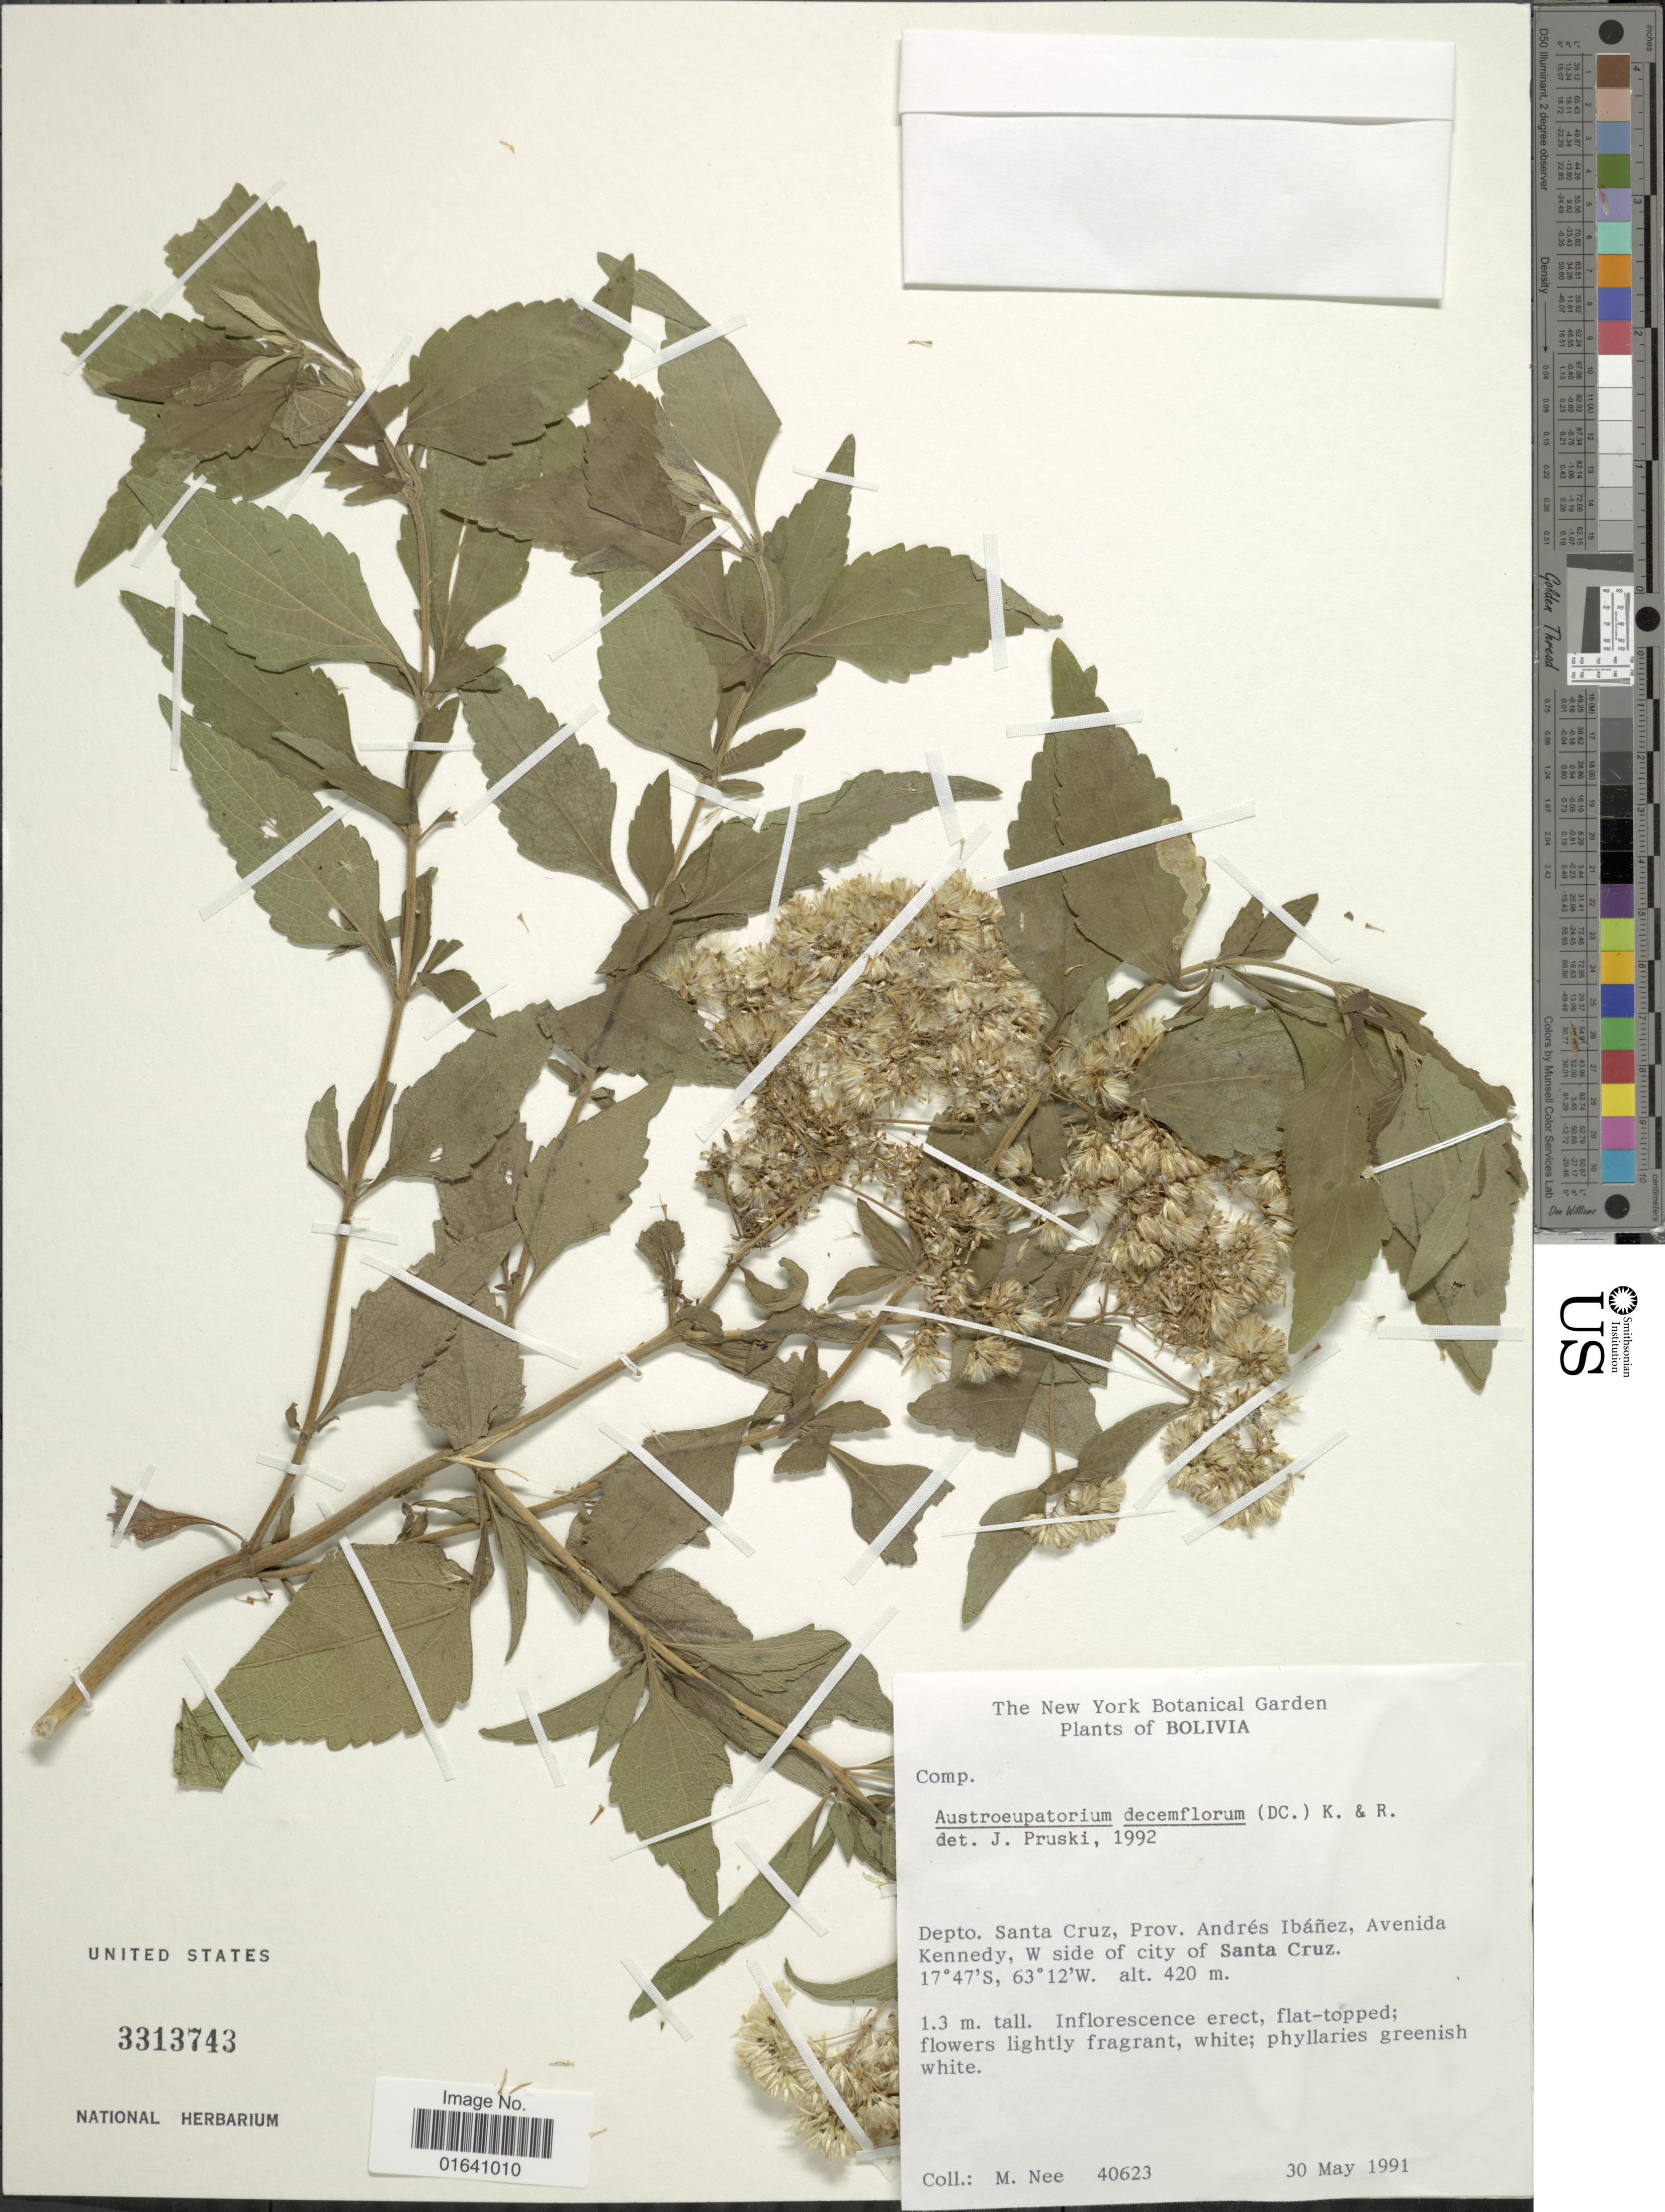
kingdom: Plantae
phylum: Tracheophyta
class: Magnoliopsida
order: Asterales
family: Asteraceae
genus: Austroeupatorium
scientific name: Austroeupatorium decemflorum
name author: (DC.) R.M. King & H. Rob.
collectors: M. Nee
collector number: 40623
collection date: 1991-05-30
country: Bolivia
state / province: Santa Cruz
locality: Depto. Santa Cruz, prov. Andrés Ibáñez, Avenida kennedy, W side of city of Santa Cruz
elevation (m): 420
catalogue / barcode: US 3313743